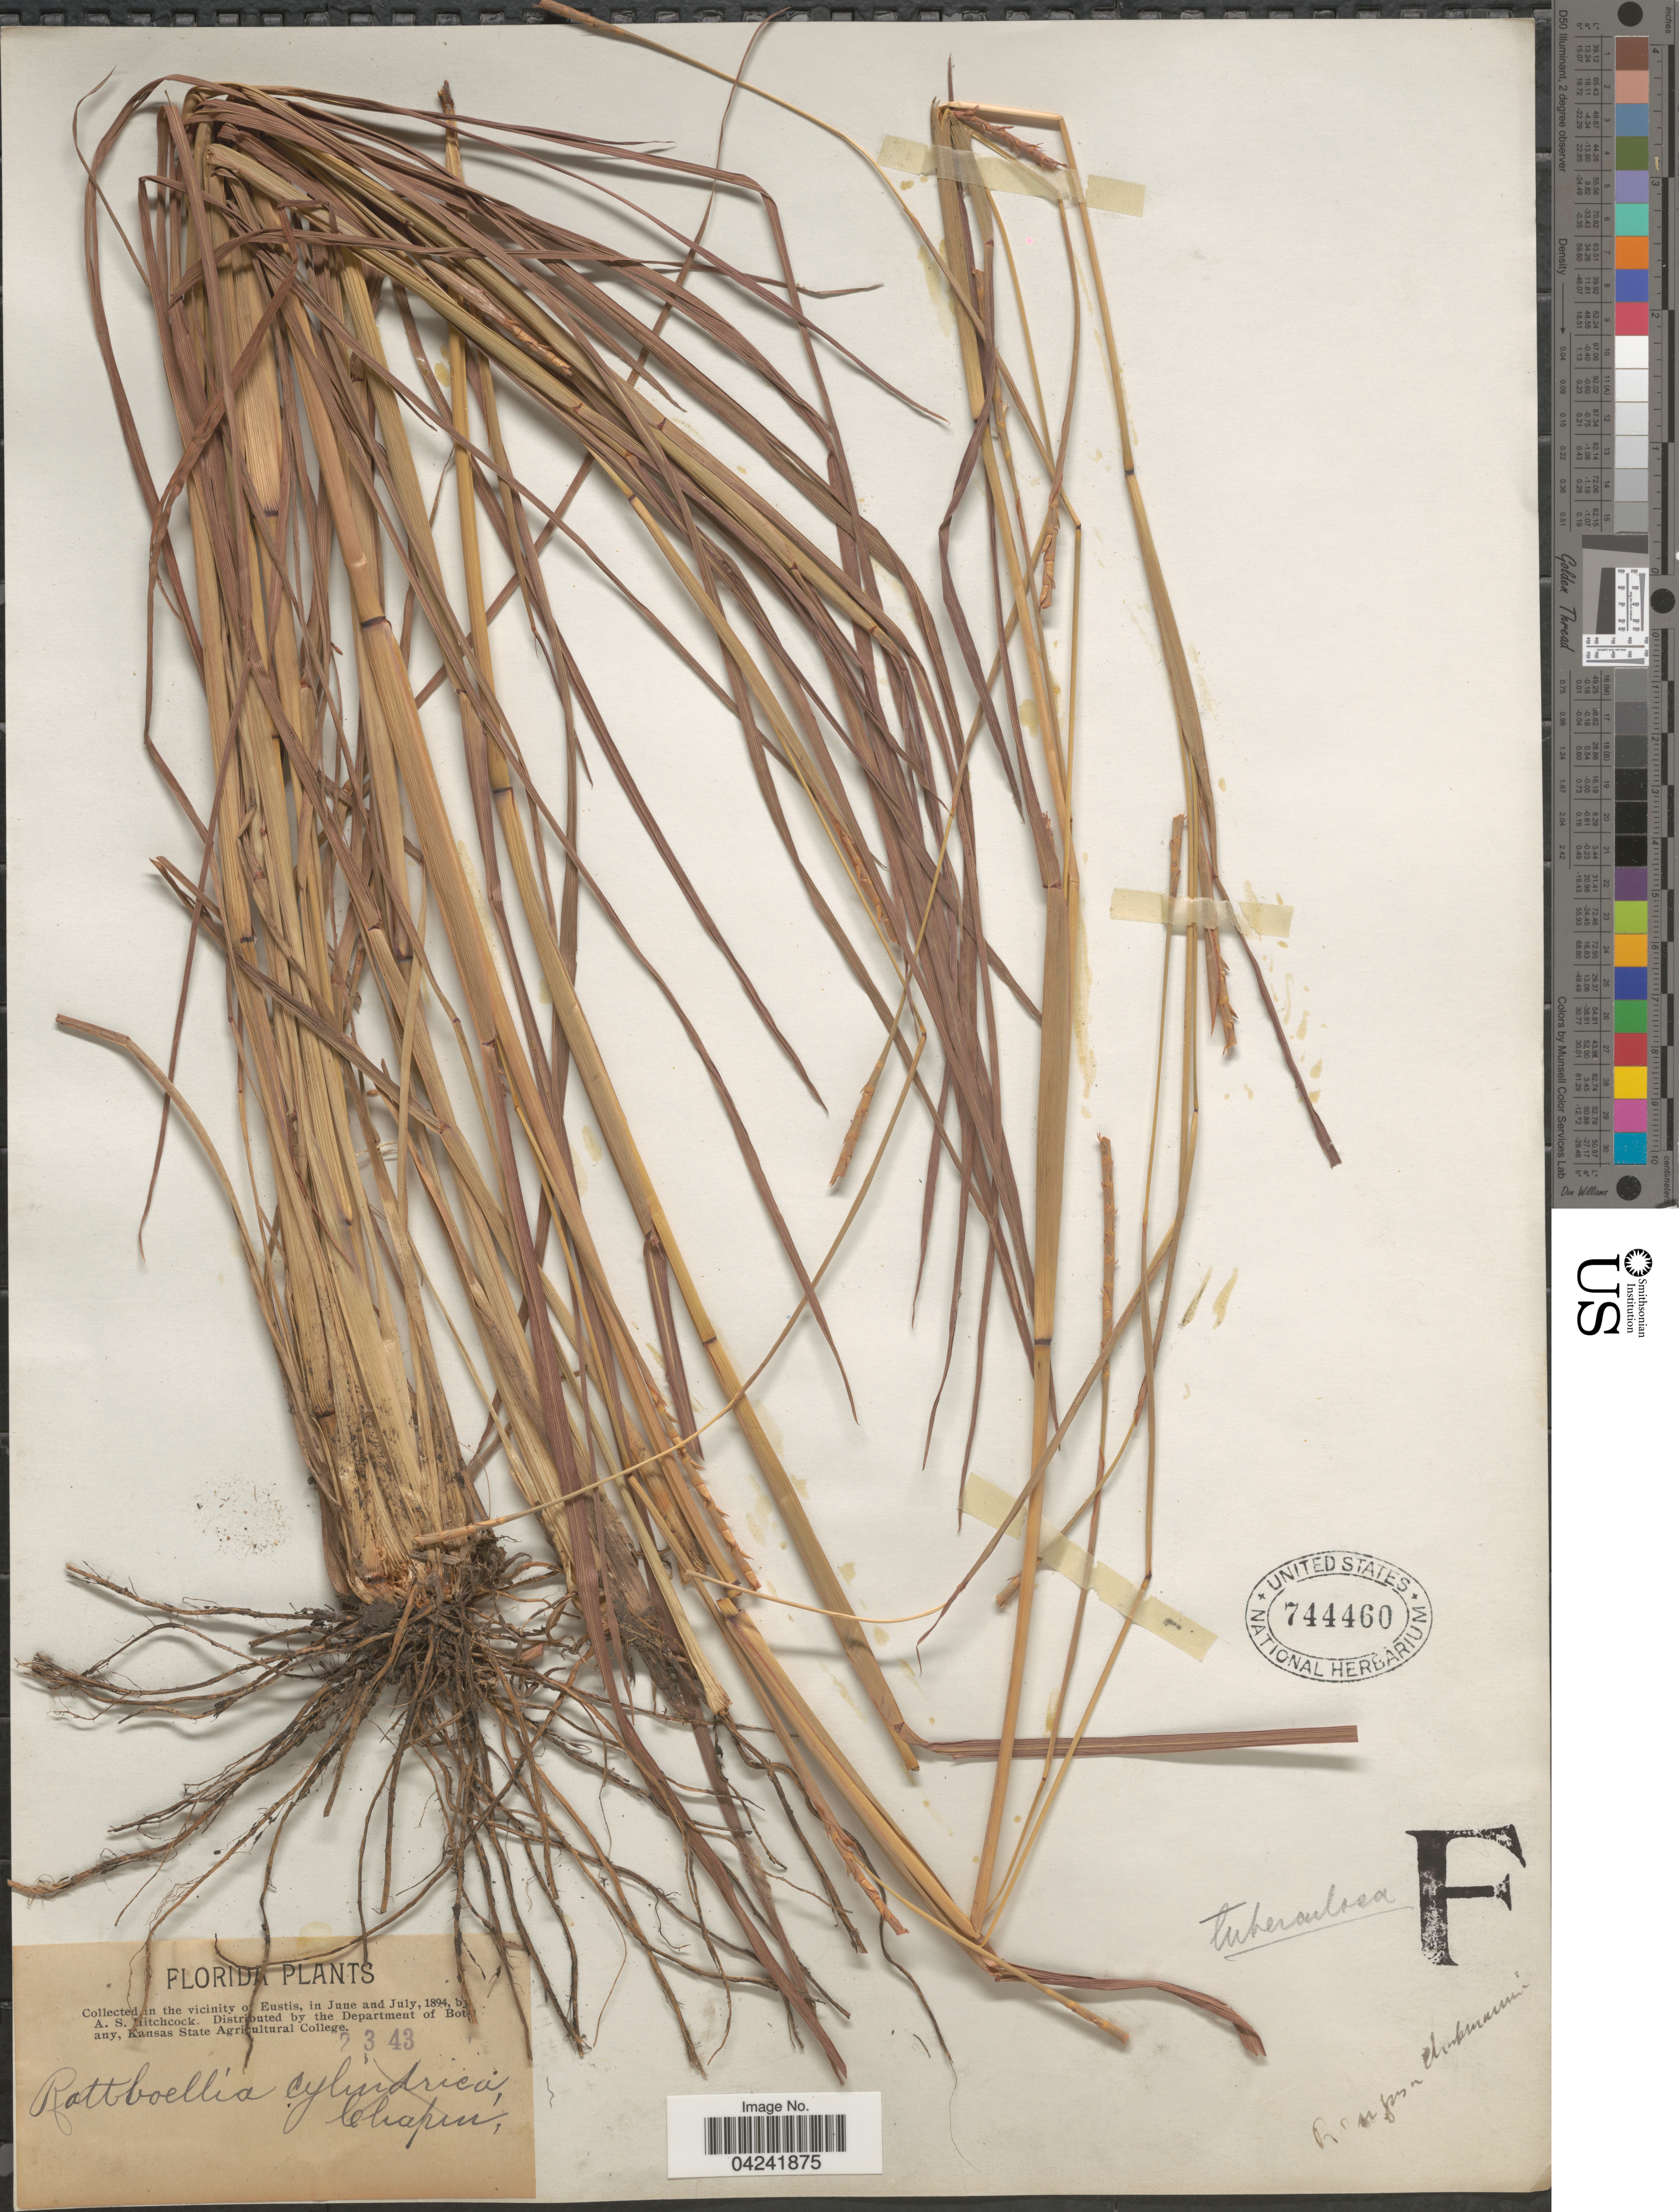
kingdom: Plantae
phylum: Tracheophyta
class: Liliopsida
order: Poales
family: Poaceae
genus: Mnesithea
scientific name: Mnesithea tuberculosa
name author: (Nash) de Koning & Sosef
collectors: A. S. Hitchcock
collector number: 2343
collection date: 1894-06/1894-07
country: United States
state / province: Florida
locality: In the vicinity of Eustis.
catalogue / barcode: US 744460